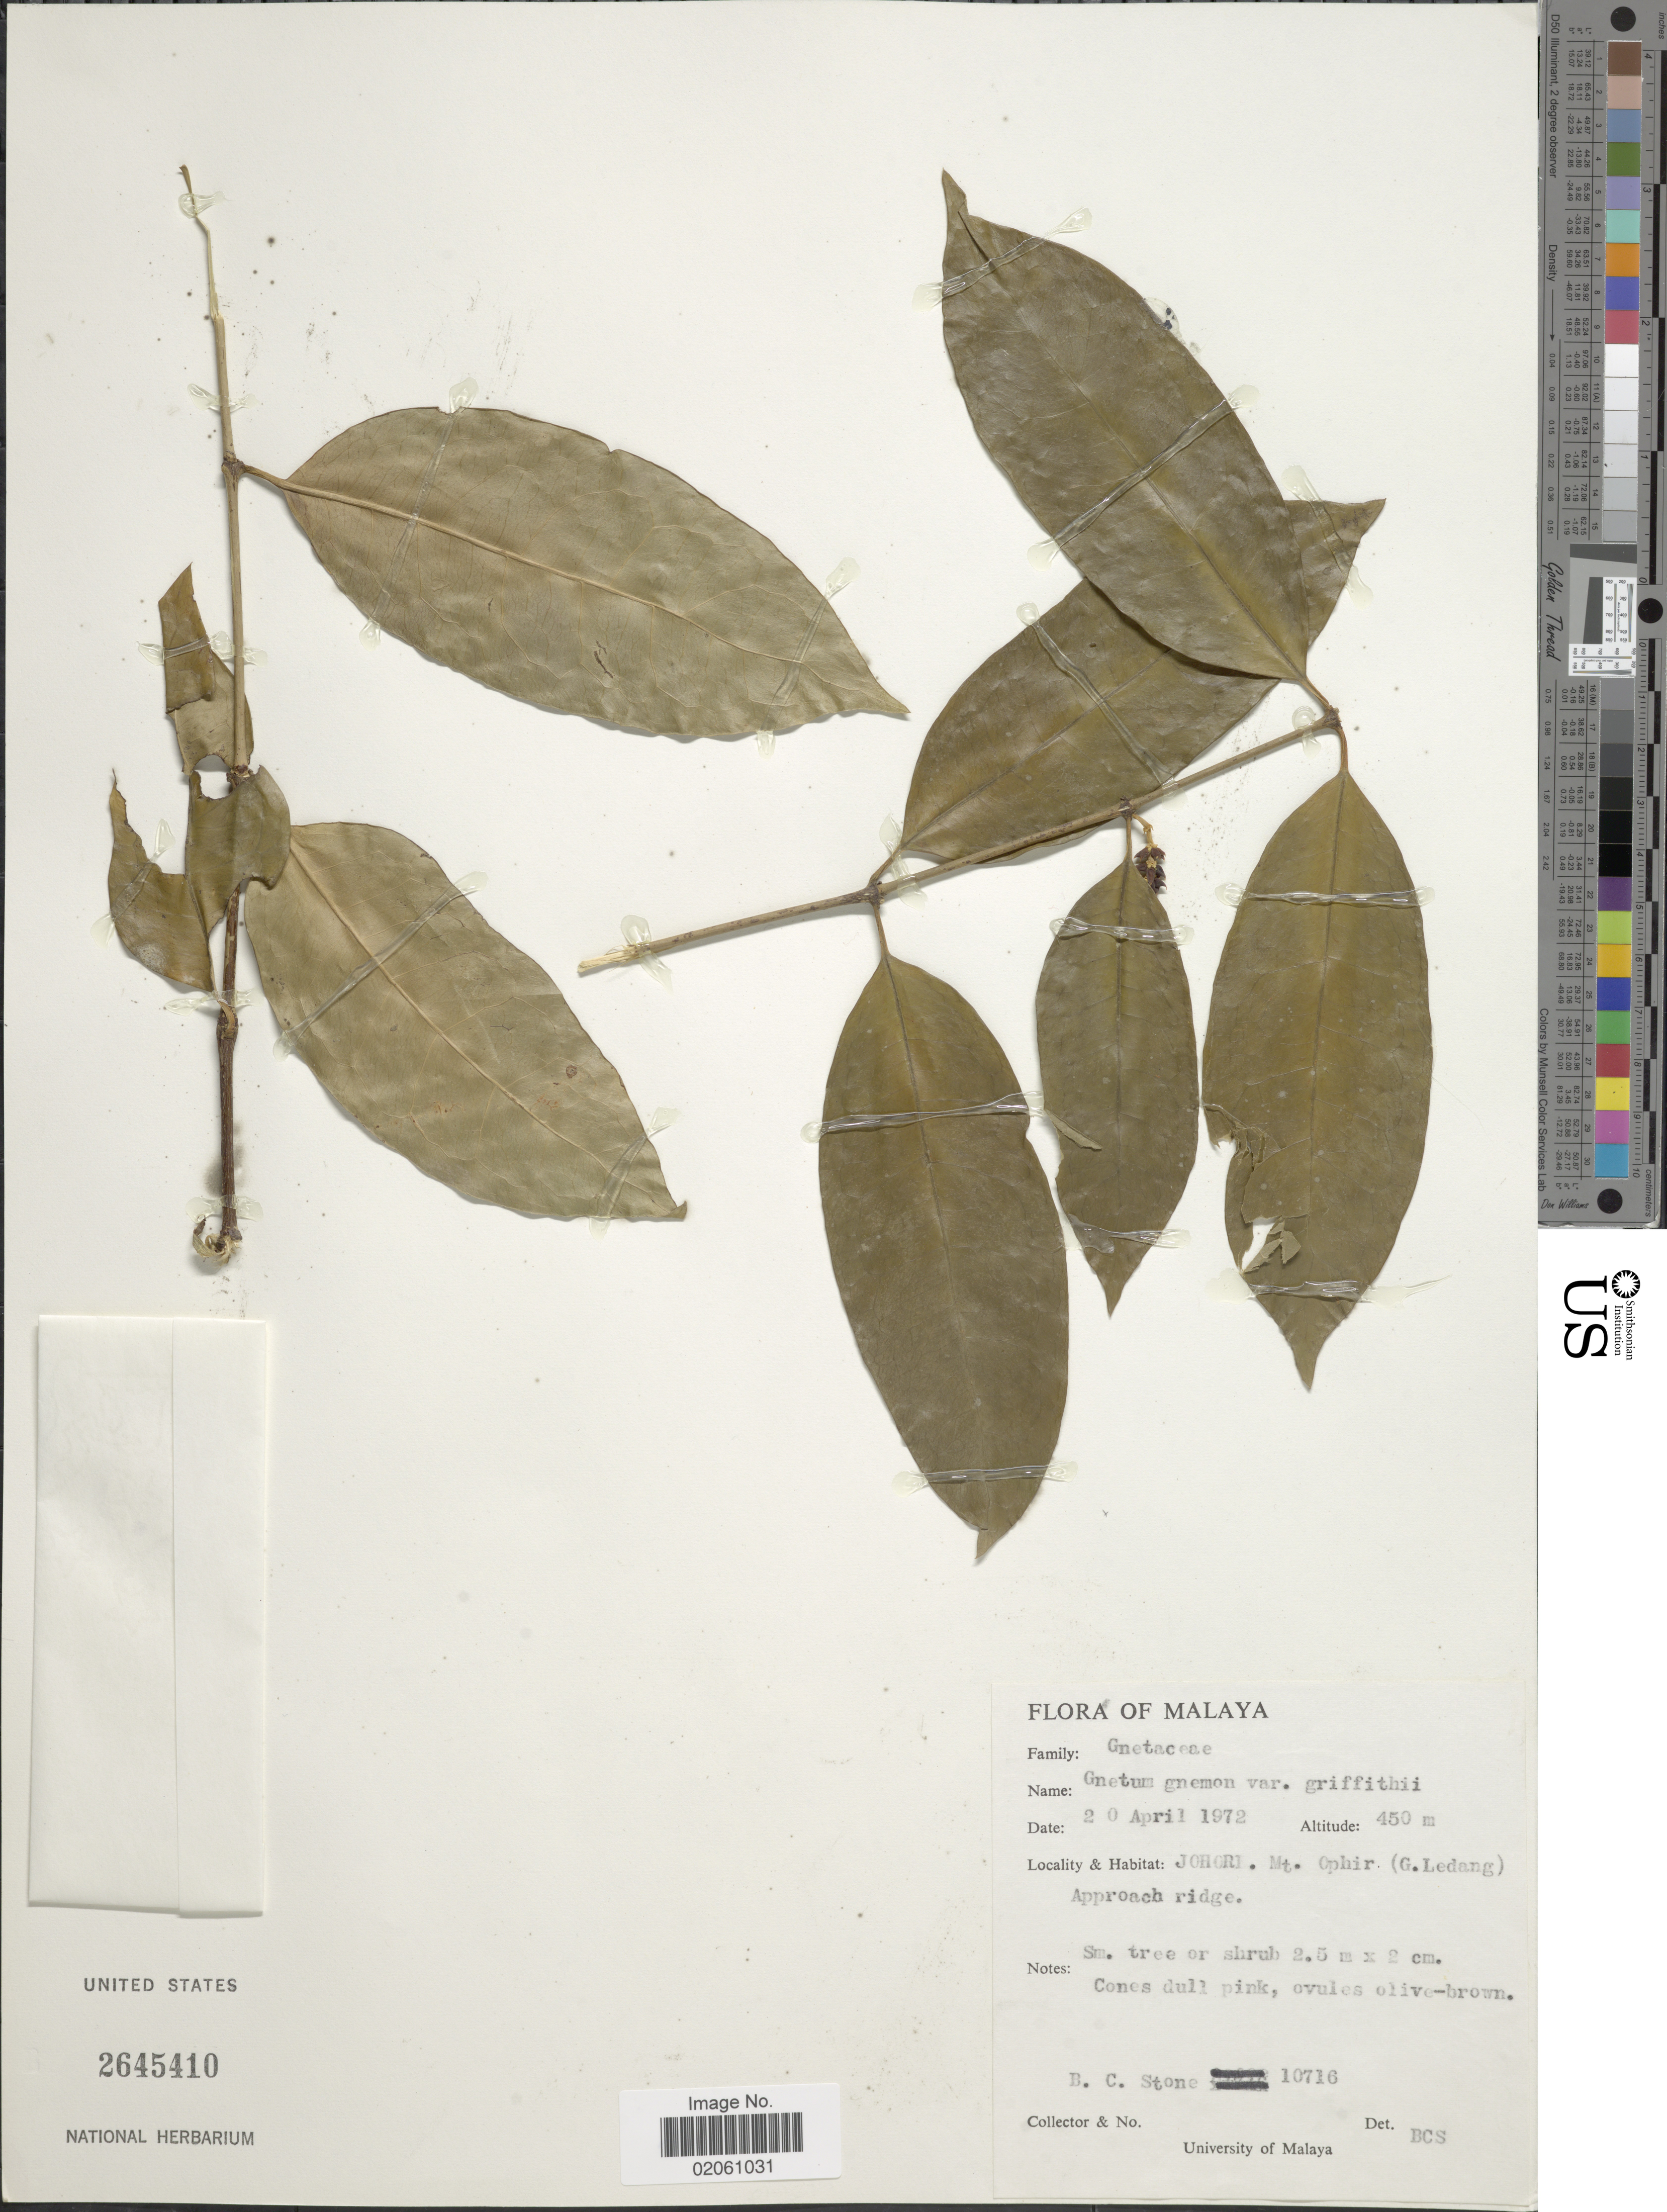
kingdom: Plantae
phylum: Tracheophyta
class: Gnetopsida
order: Gnetales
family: Gnetaceae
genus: Gnetum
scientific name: Gnetum gnemon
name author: L.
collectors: B. C. Stone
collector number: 10716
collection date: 1972-04-20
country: Malaysia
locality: Malaya, Johori Mt Ophir (G.Ledang) Approach ridge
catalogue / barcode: US 2645410